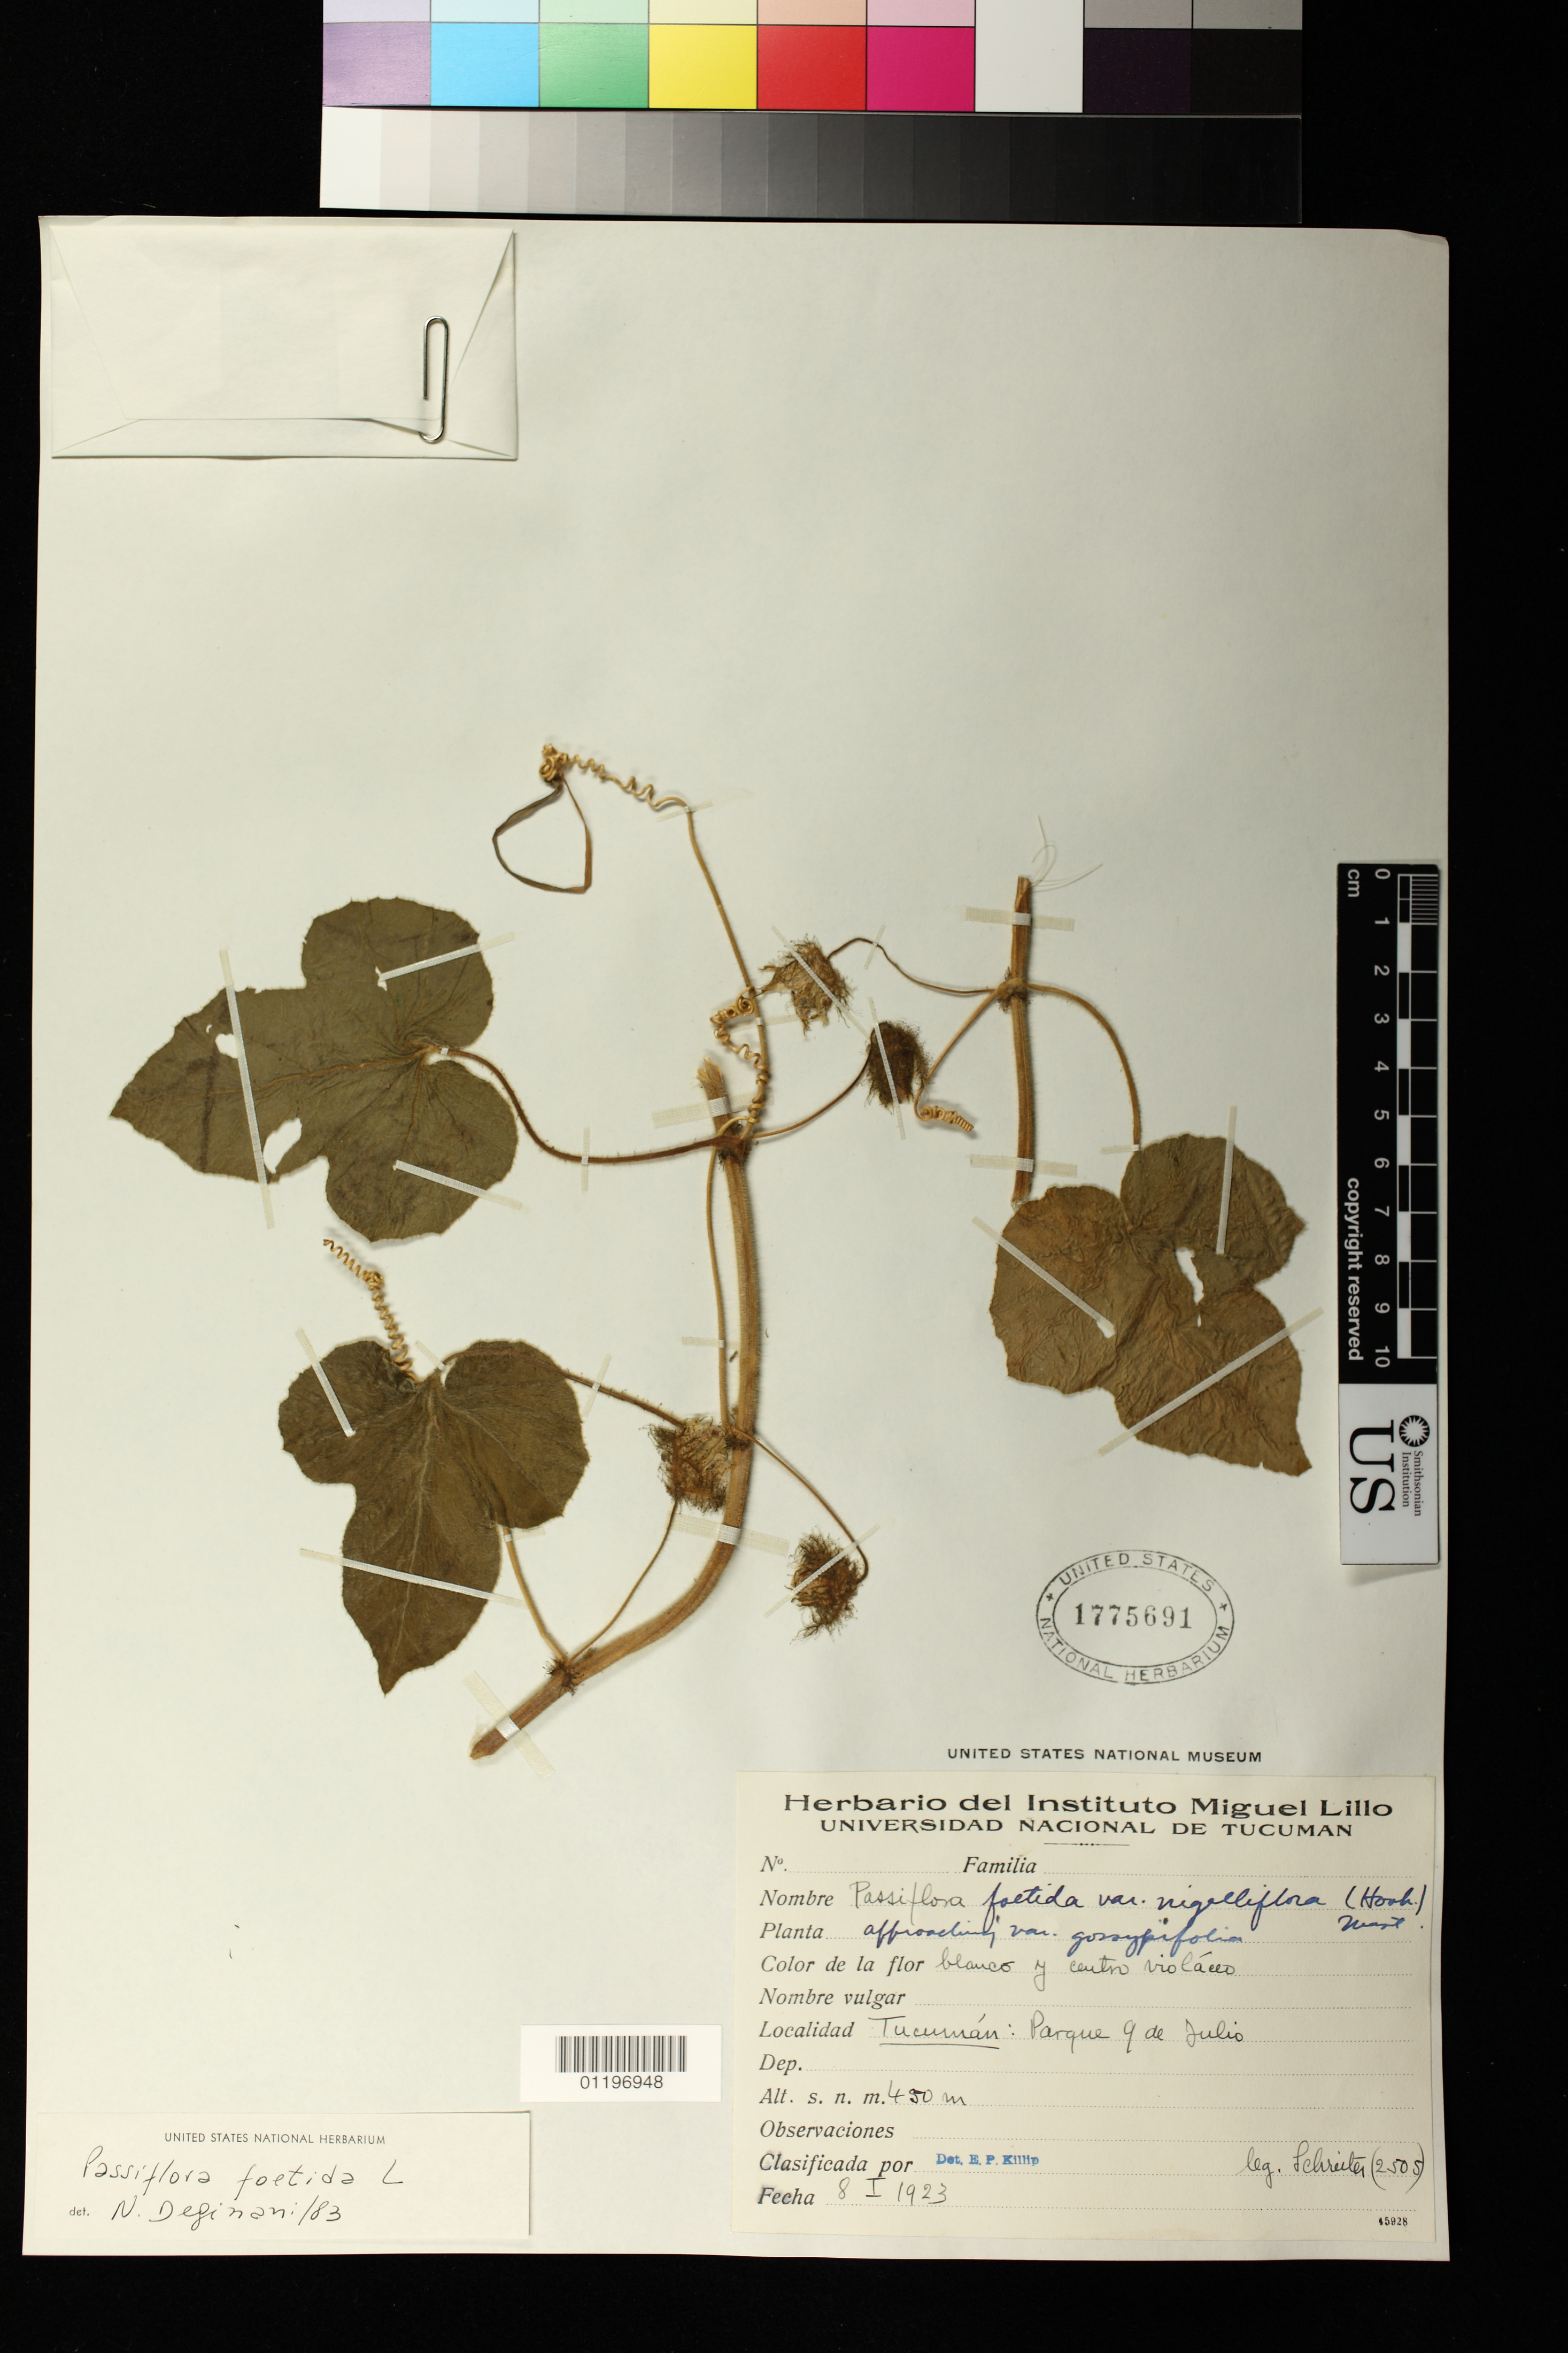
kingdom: Plantae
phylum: Tracheophyta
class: Magnoliopsida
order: Malpighiales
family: Passifloraceae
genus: Passiflora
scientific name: Passiflora foetida var. nigelliflora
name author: (Hook.) Mast.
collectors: -. Schreiter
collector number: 2505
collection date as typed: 08 Jan 1923 or 01 Aug 1923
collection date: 1923-01-08 or 1923-08-01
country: Argentina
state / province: Tucumán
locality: Tucuman: Parque 9 de Julio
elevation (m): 450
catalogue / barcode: US 1775691